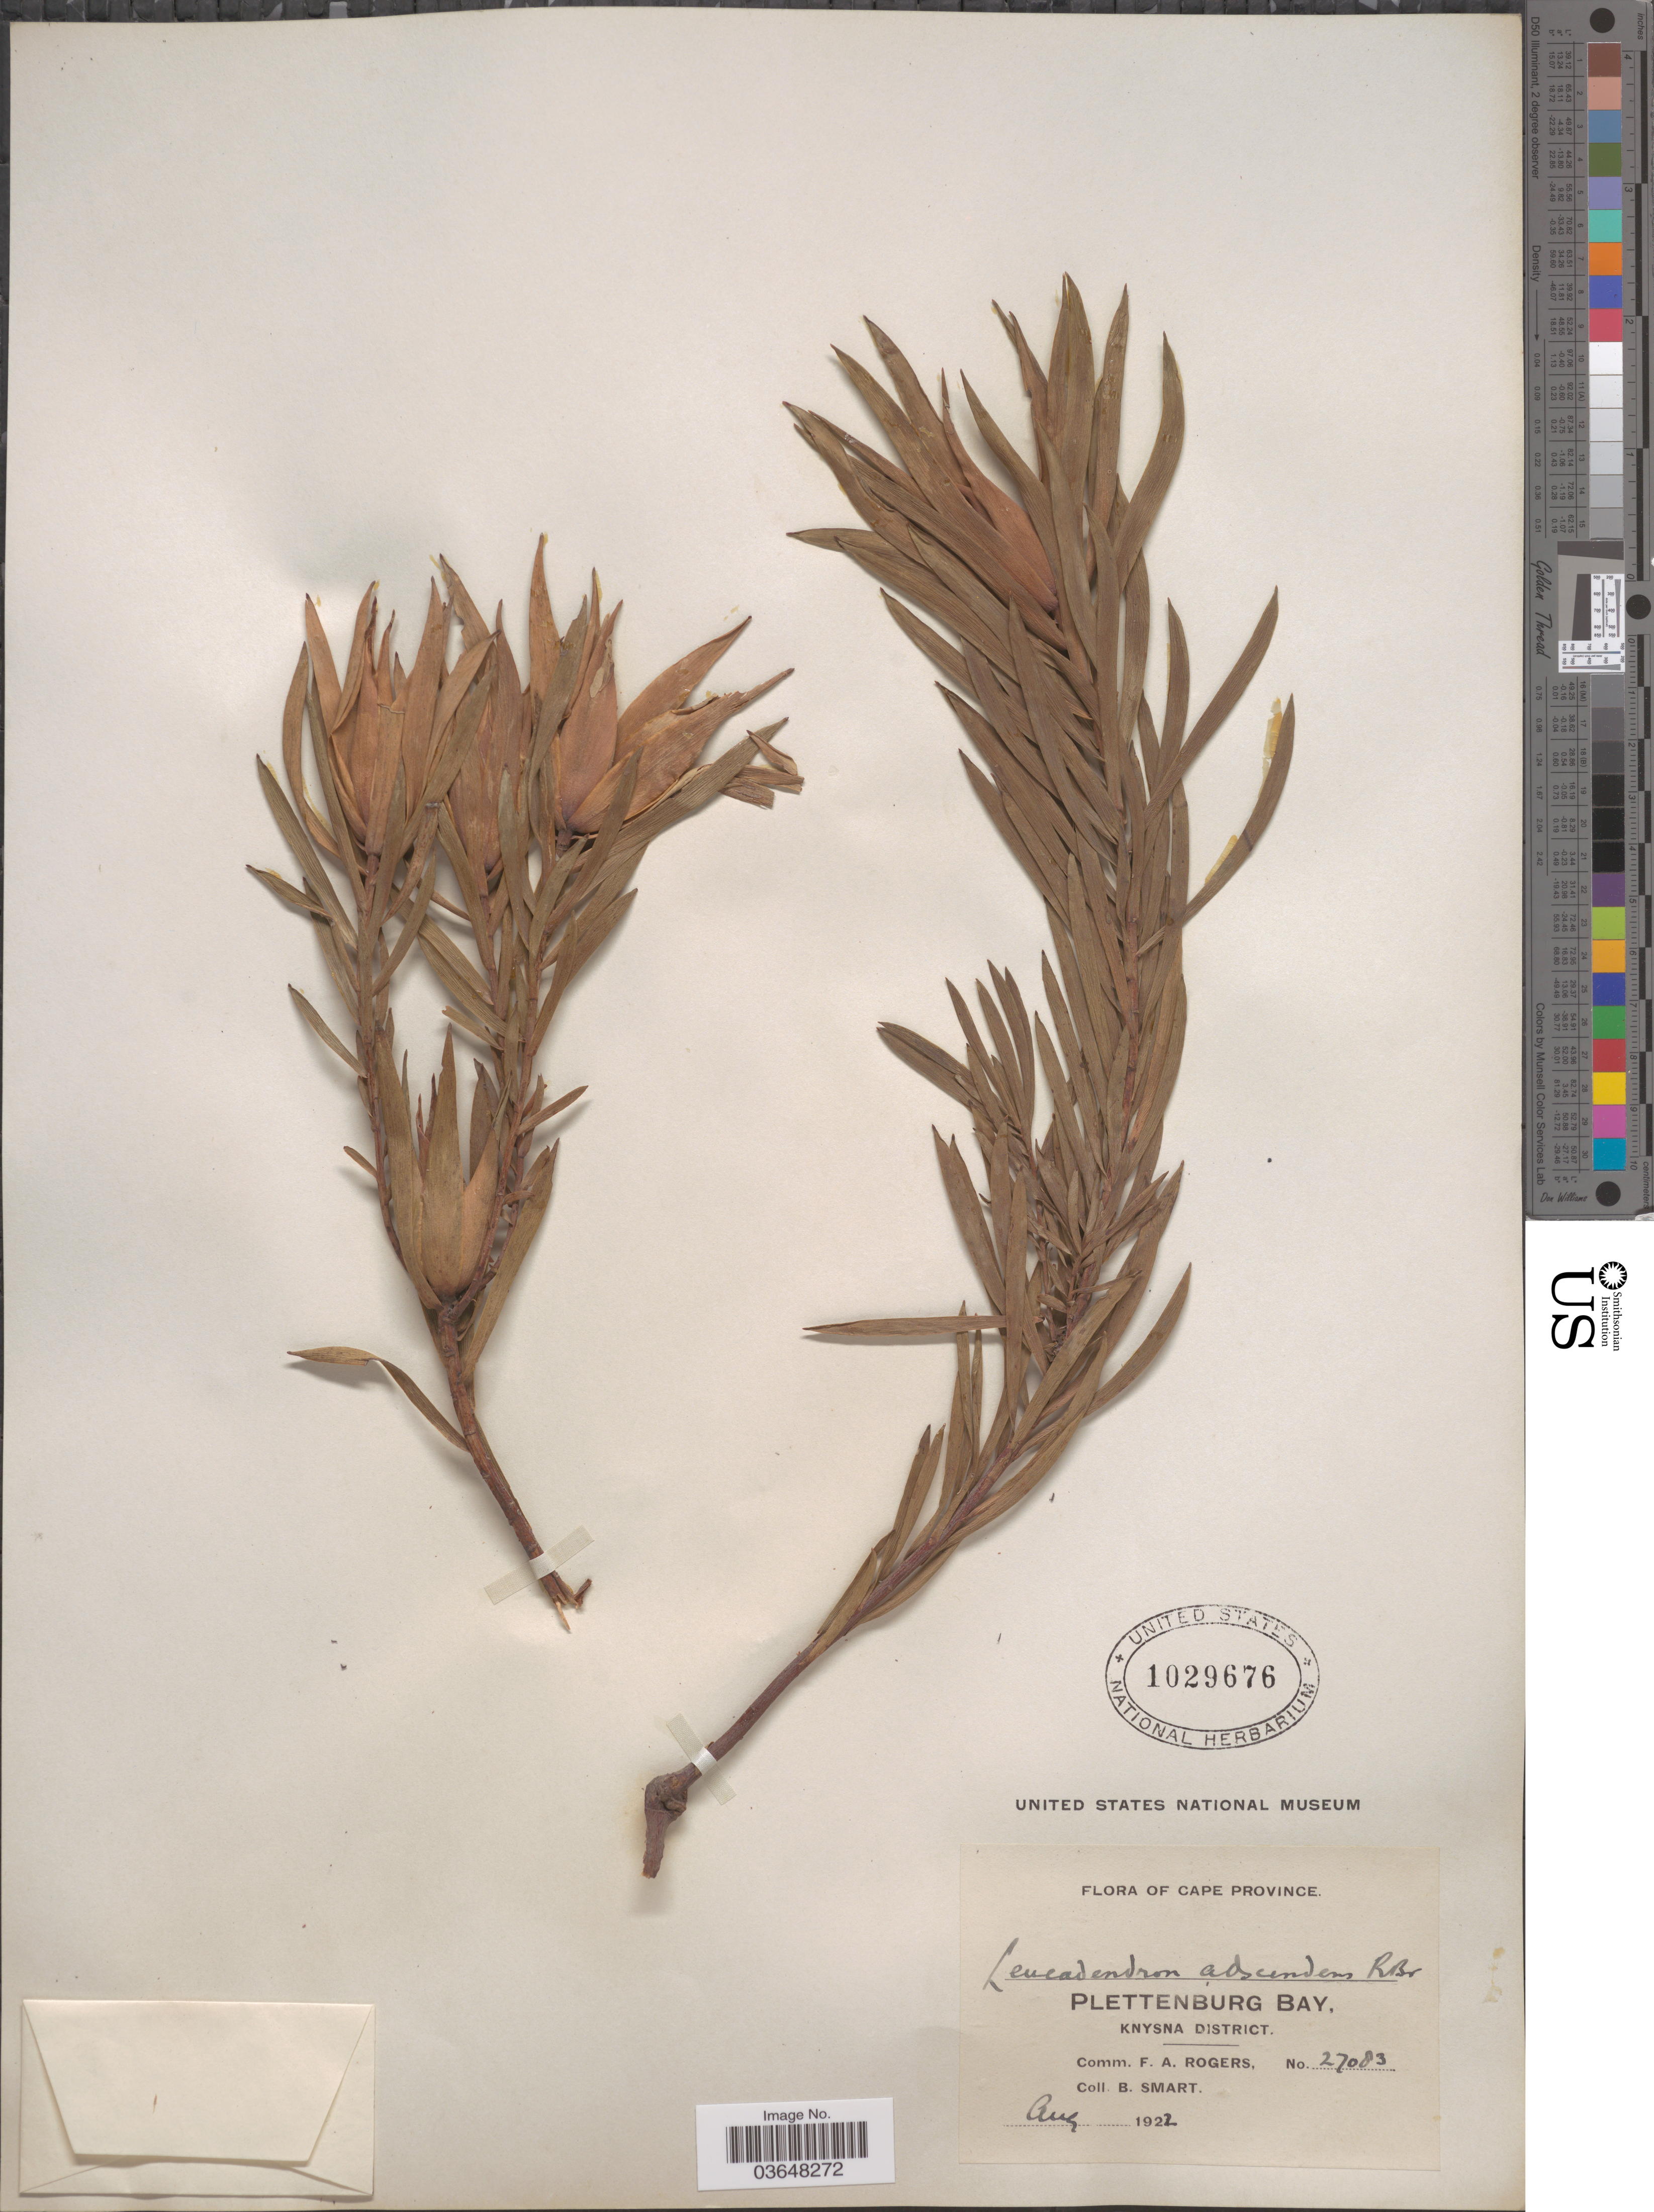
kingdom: Plantae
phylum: Tracheophyta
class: Magnoliopsida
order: Proteales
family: Proteaceae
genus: Leucadendron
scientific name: Leucadendron salignum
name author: P.J. Bergius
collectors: B. Smart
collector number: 27083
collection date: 1922-08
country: South Africa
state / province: Western Cape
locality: Plettenburg Bay, Knysna District.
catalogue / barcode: US 1029676